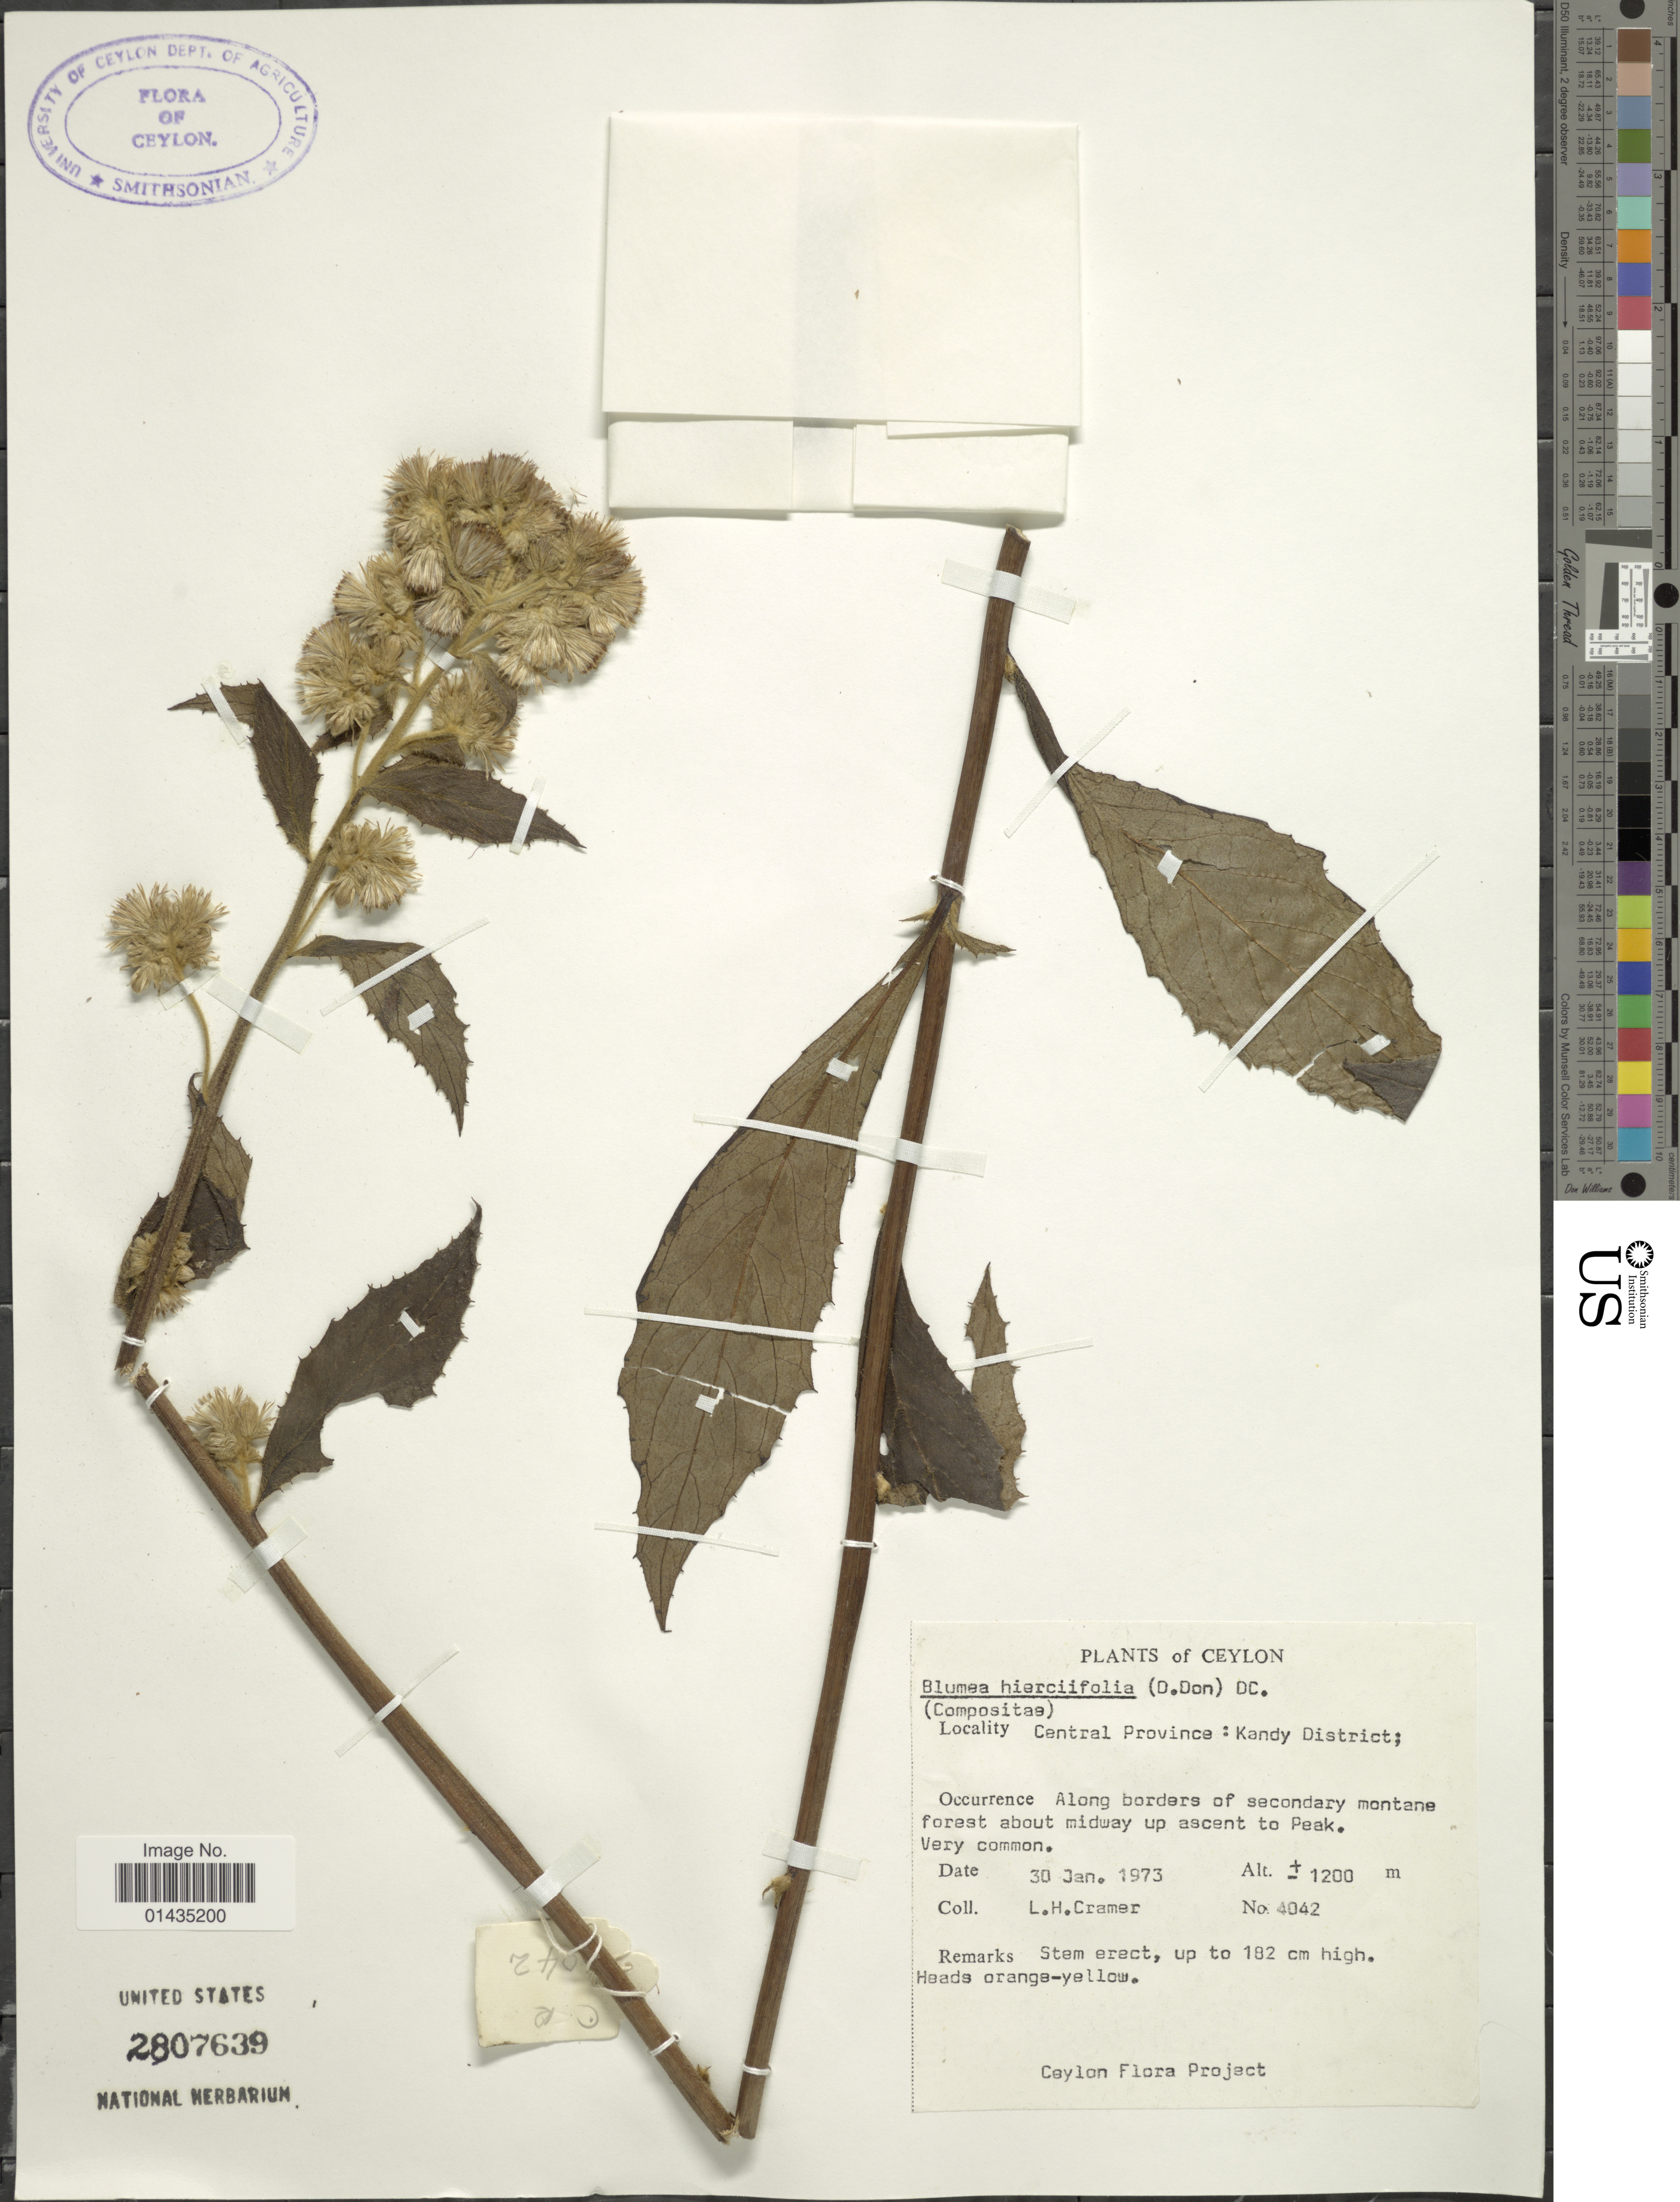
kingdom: Plantae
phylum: Tracheophyta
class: Magnoliopsida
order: Asterales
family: Asteraceae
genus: Blumea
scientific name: Blumea hieraciifolia var. flexuosa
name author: (C.B. Clarke) Randeria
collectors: L. H. Cramer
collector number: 4042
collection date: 1973-01-30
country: Sri Lanka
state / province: Central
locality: Ceylon, Kandy District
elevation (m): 1200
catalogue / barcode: US 2807639